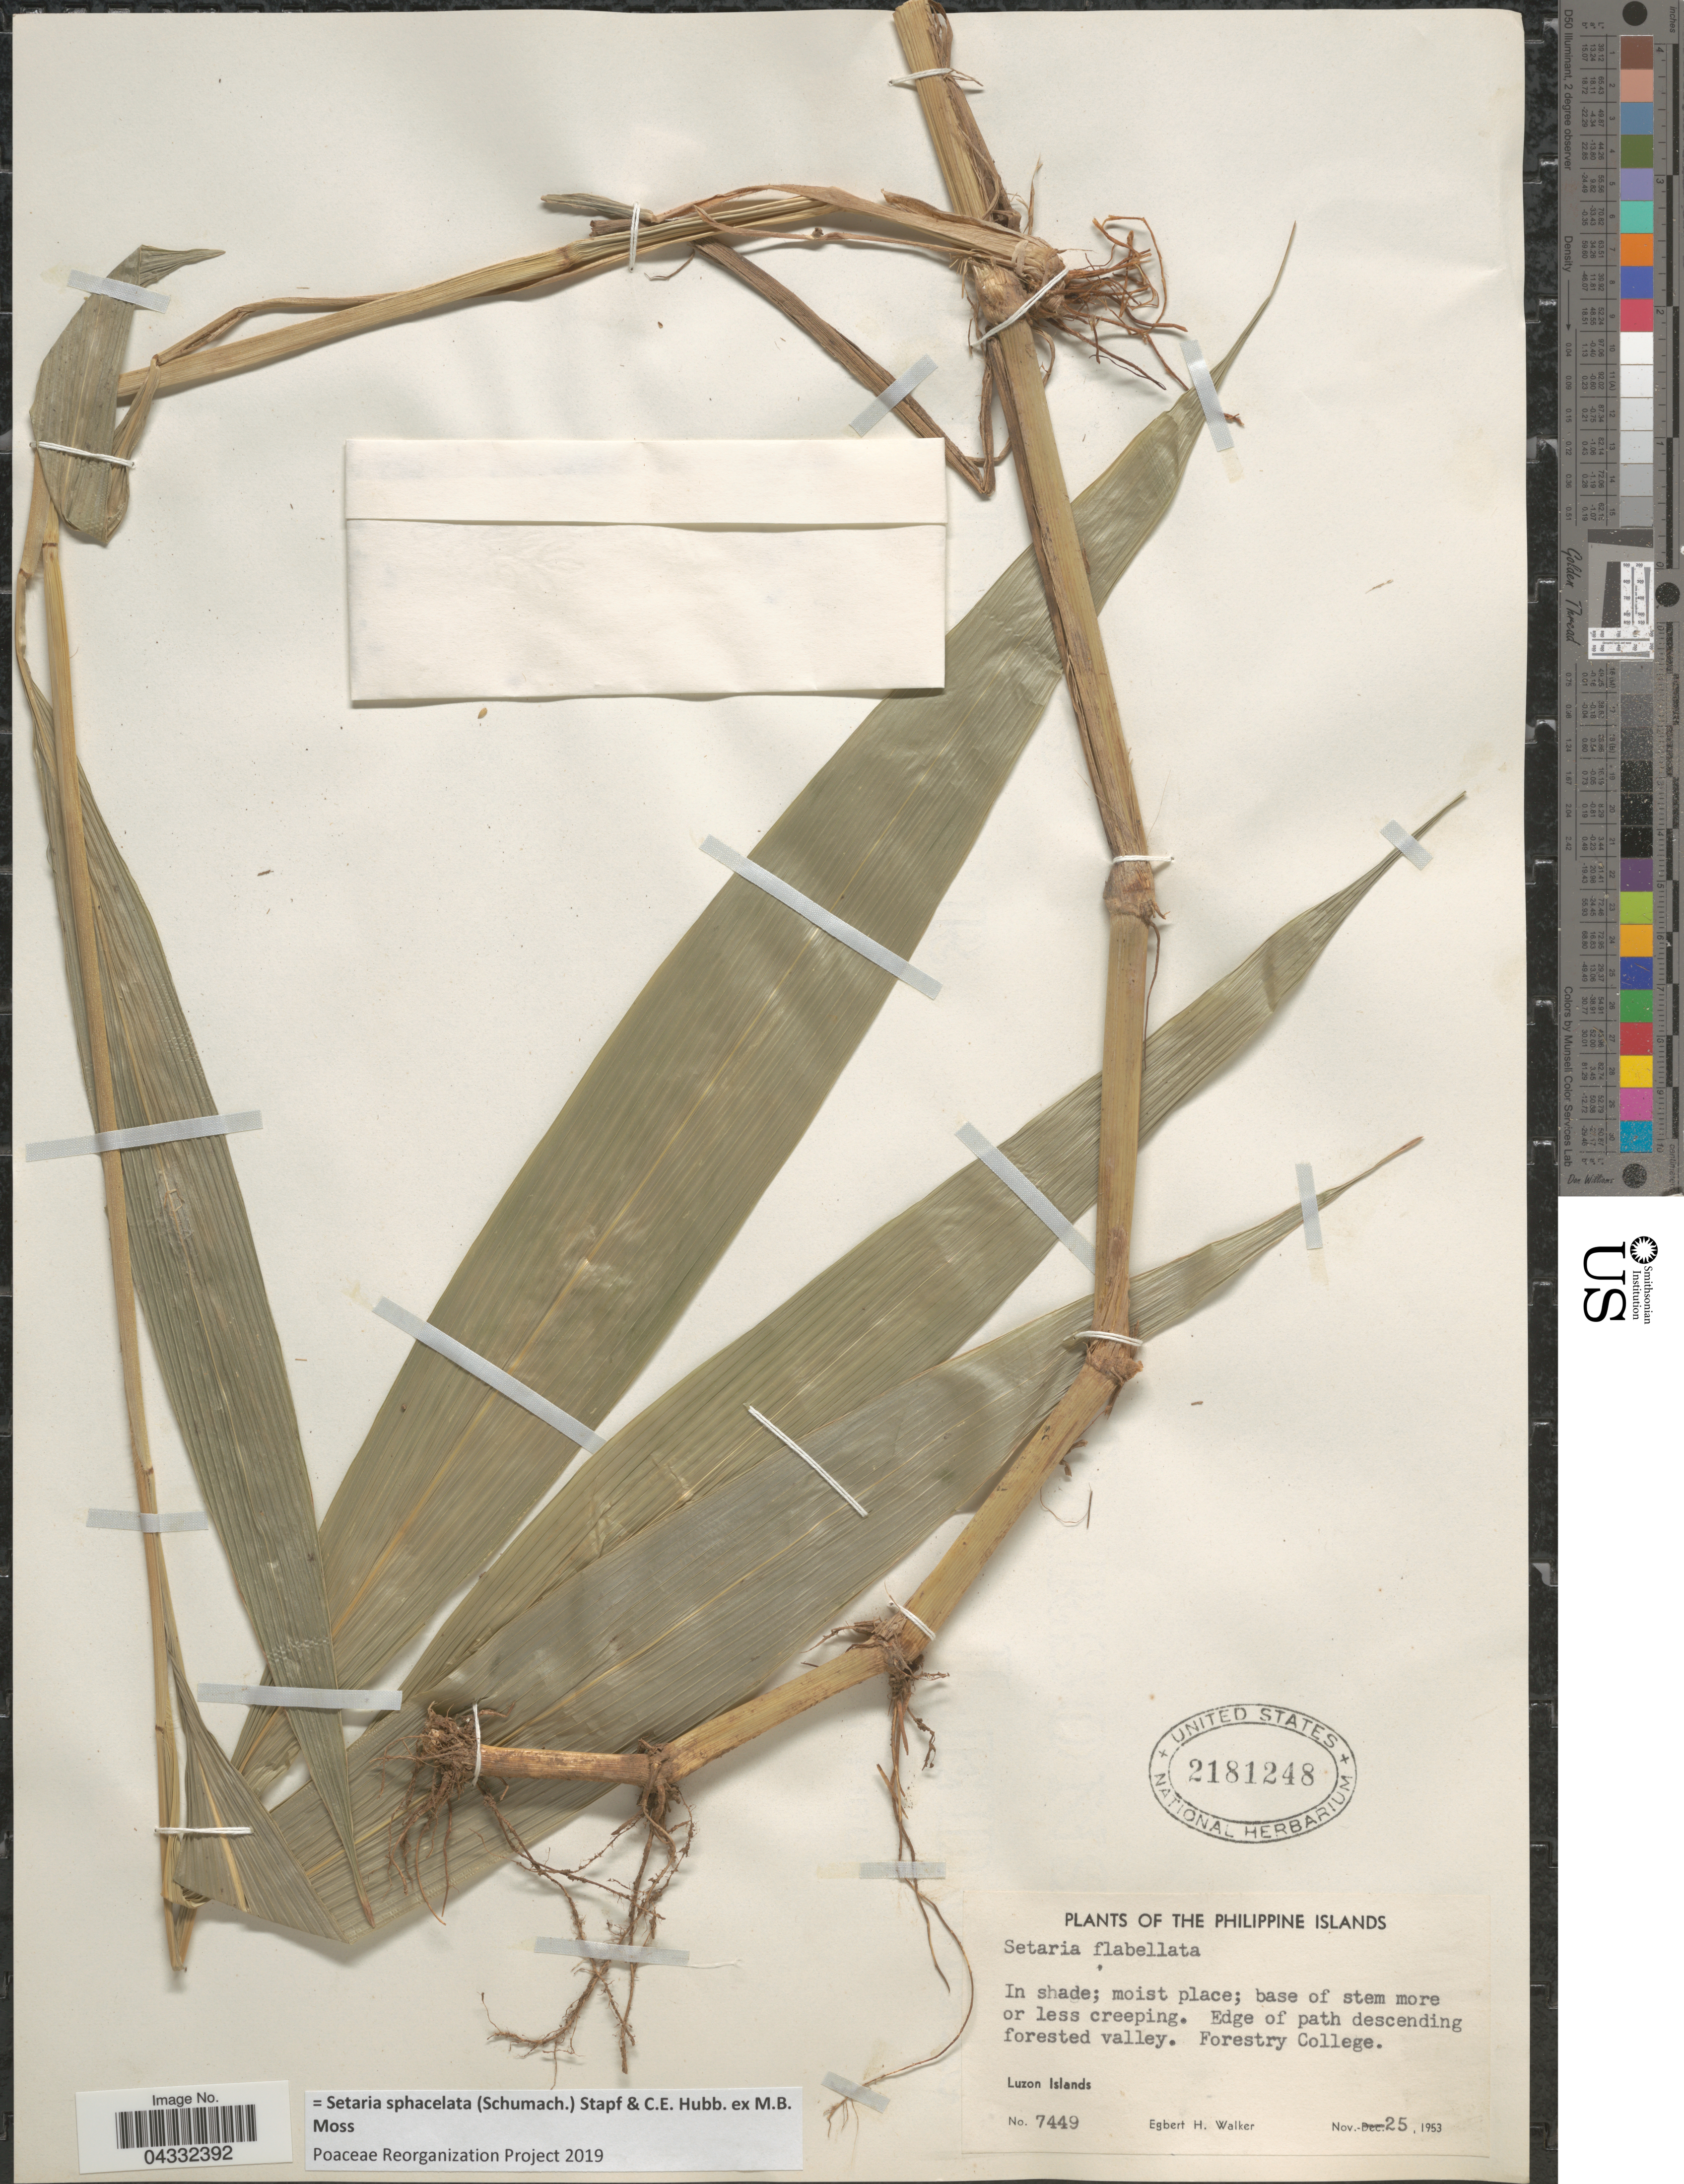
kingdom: Plantae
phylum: Tracheophyta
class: Liliopsida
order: Poales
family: Poaceae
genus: Setaria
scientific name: Setaria sphacelata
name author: (Schumach.) Stapf & Hubb. ex Moss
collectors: E. H. Walker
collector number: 7449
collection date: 1953-11-25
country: Philippines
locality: The Philippine Islands. Forestry College. Luzon Islands.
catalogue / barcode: US 2181248